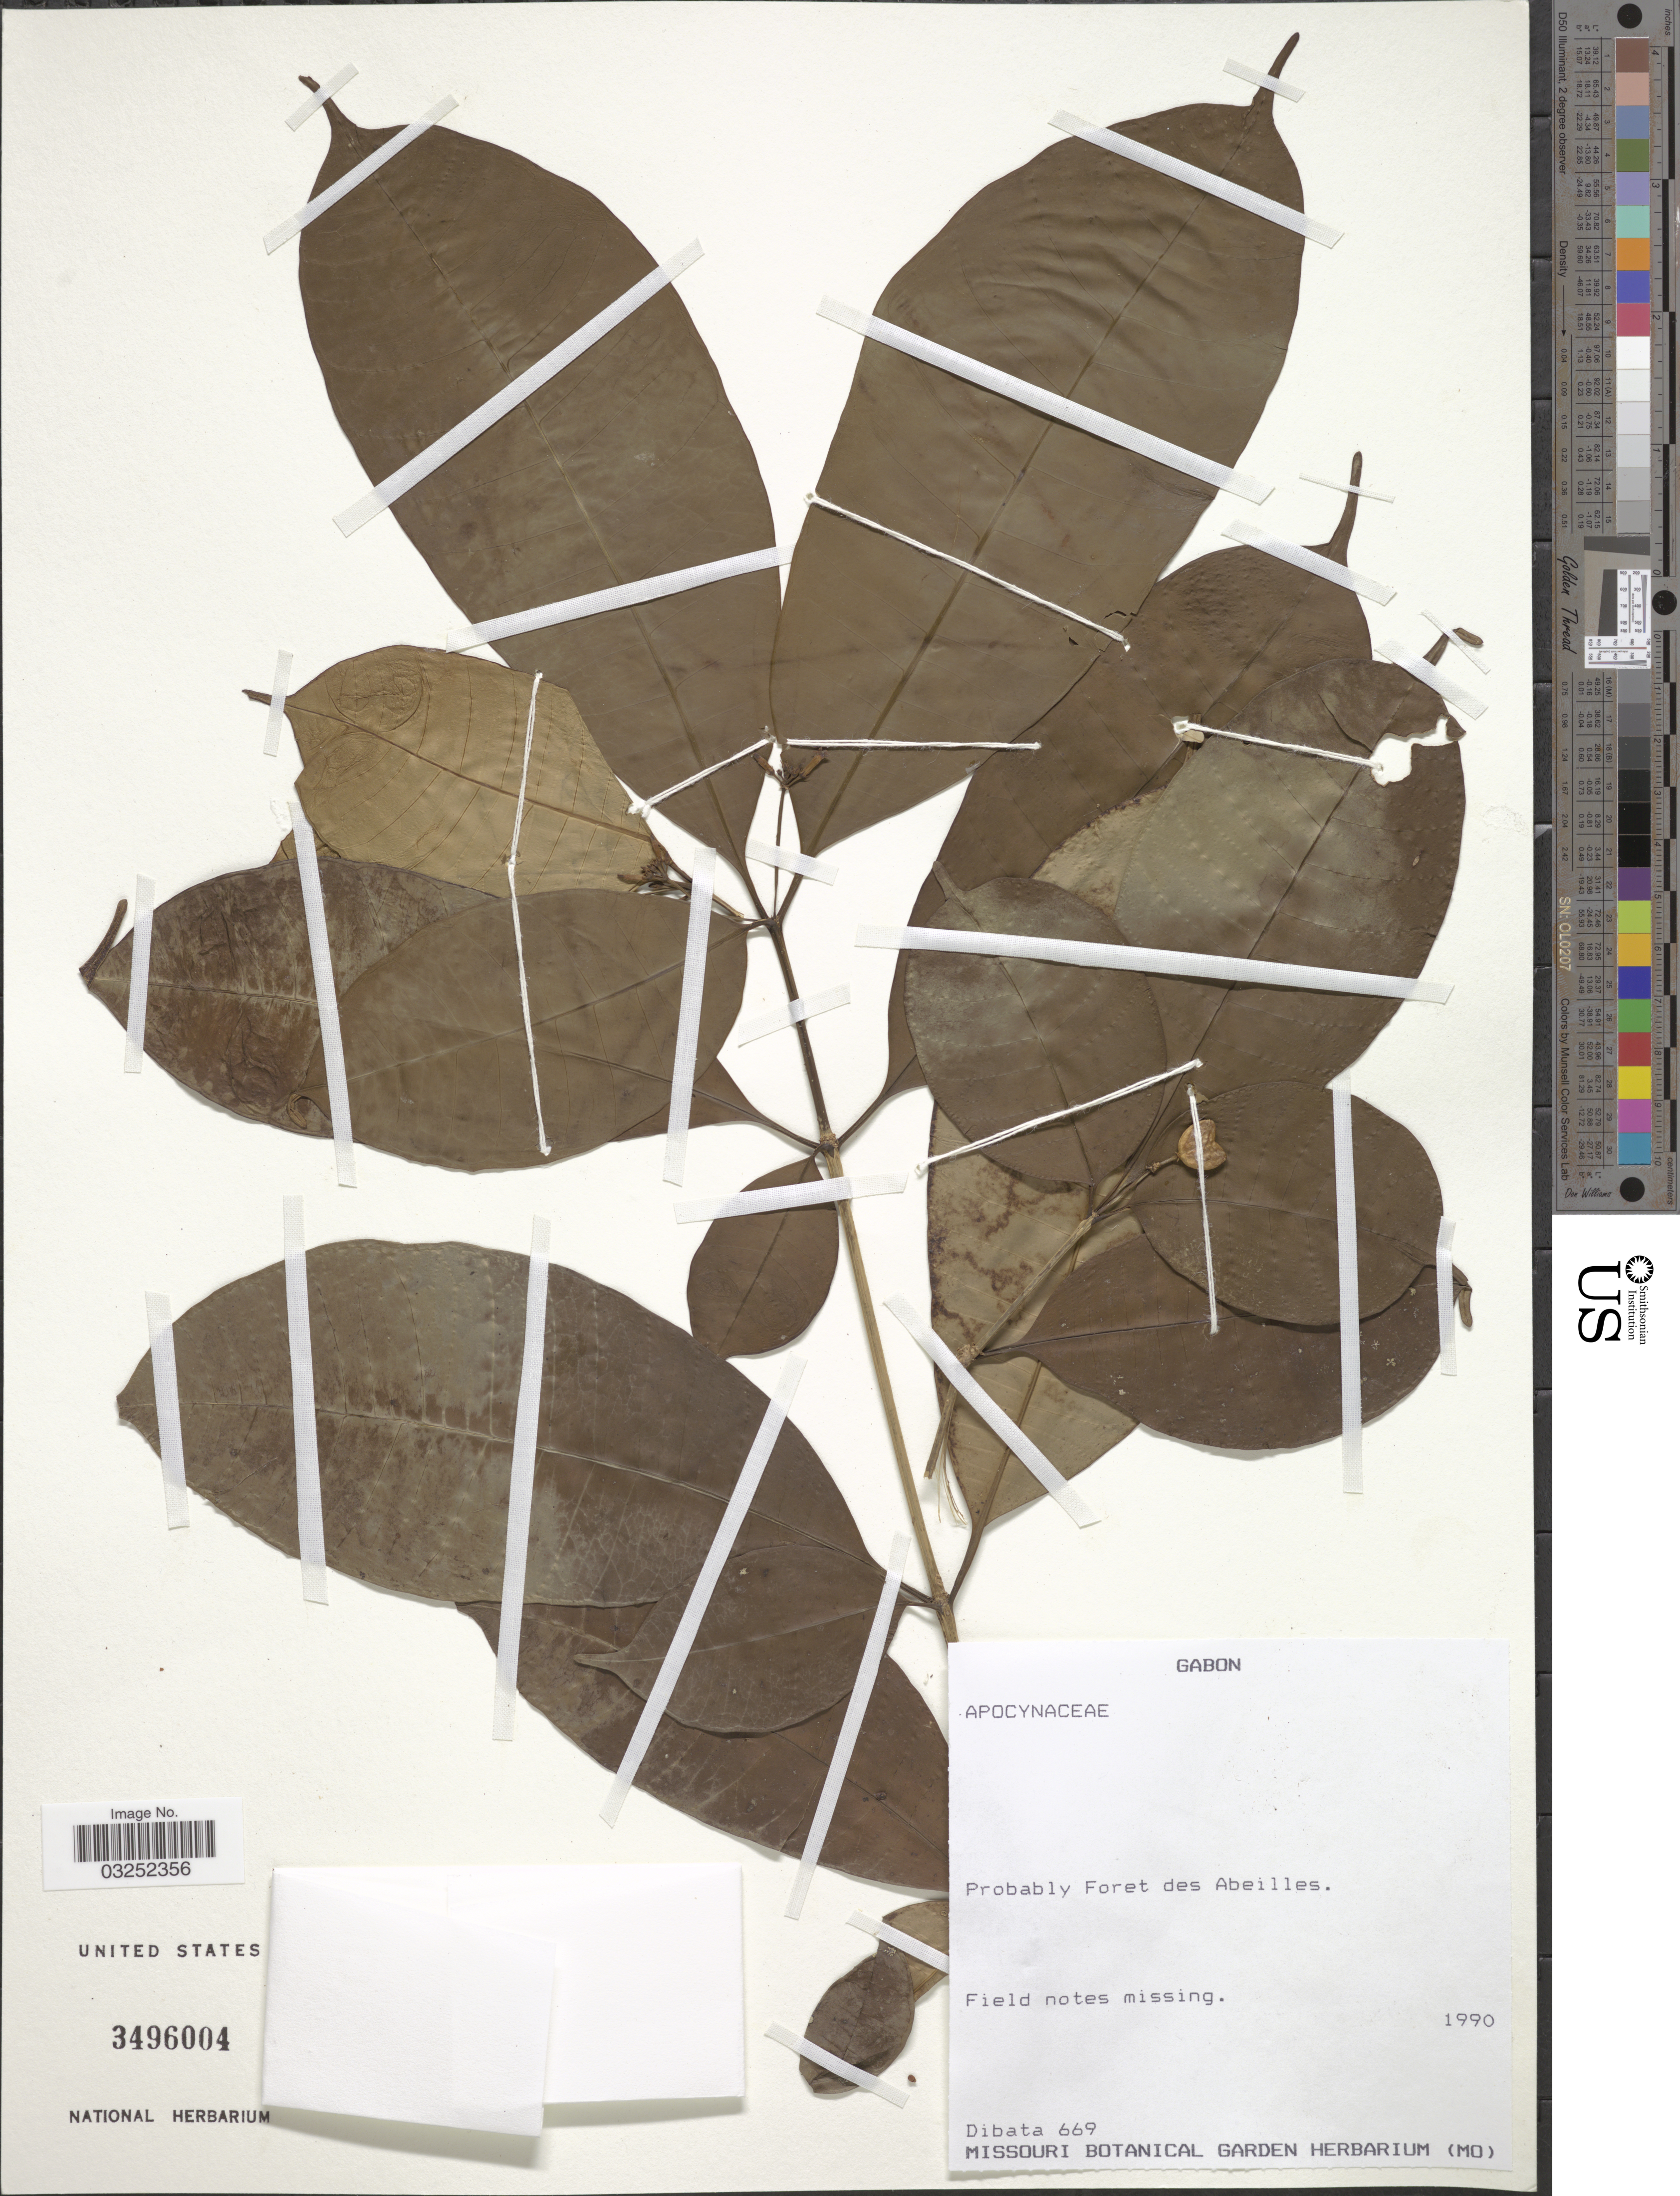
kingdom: Plantae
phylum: Tracheophyta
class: Magnoliopsida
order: Gentianales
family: Apocynaceae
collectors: Dibata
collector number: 669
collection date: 1990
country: Gabon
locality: Probably Foret des Abeilles.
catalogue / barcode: US 3496004